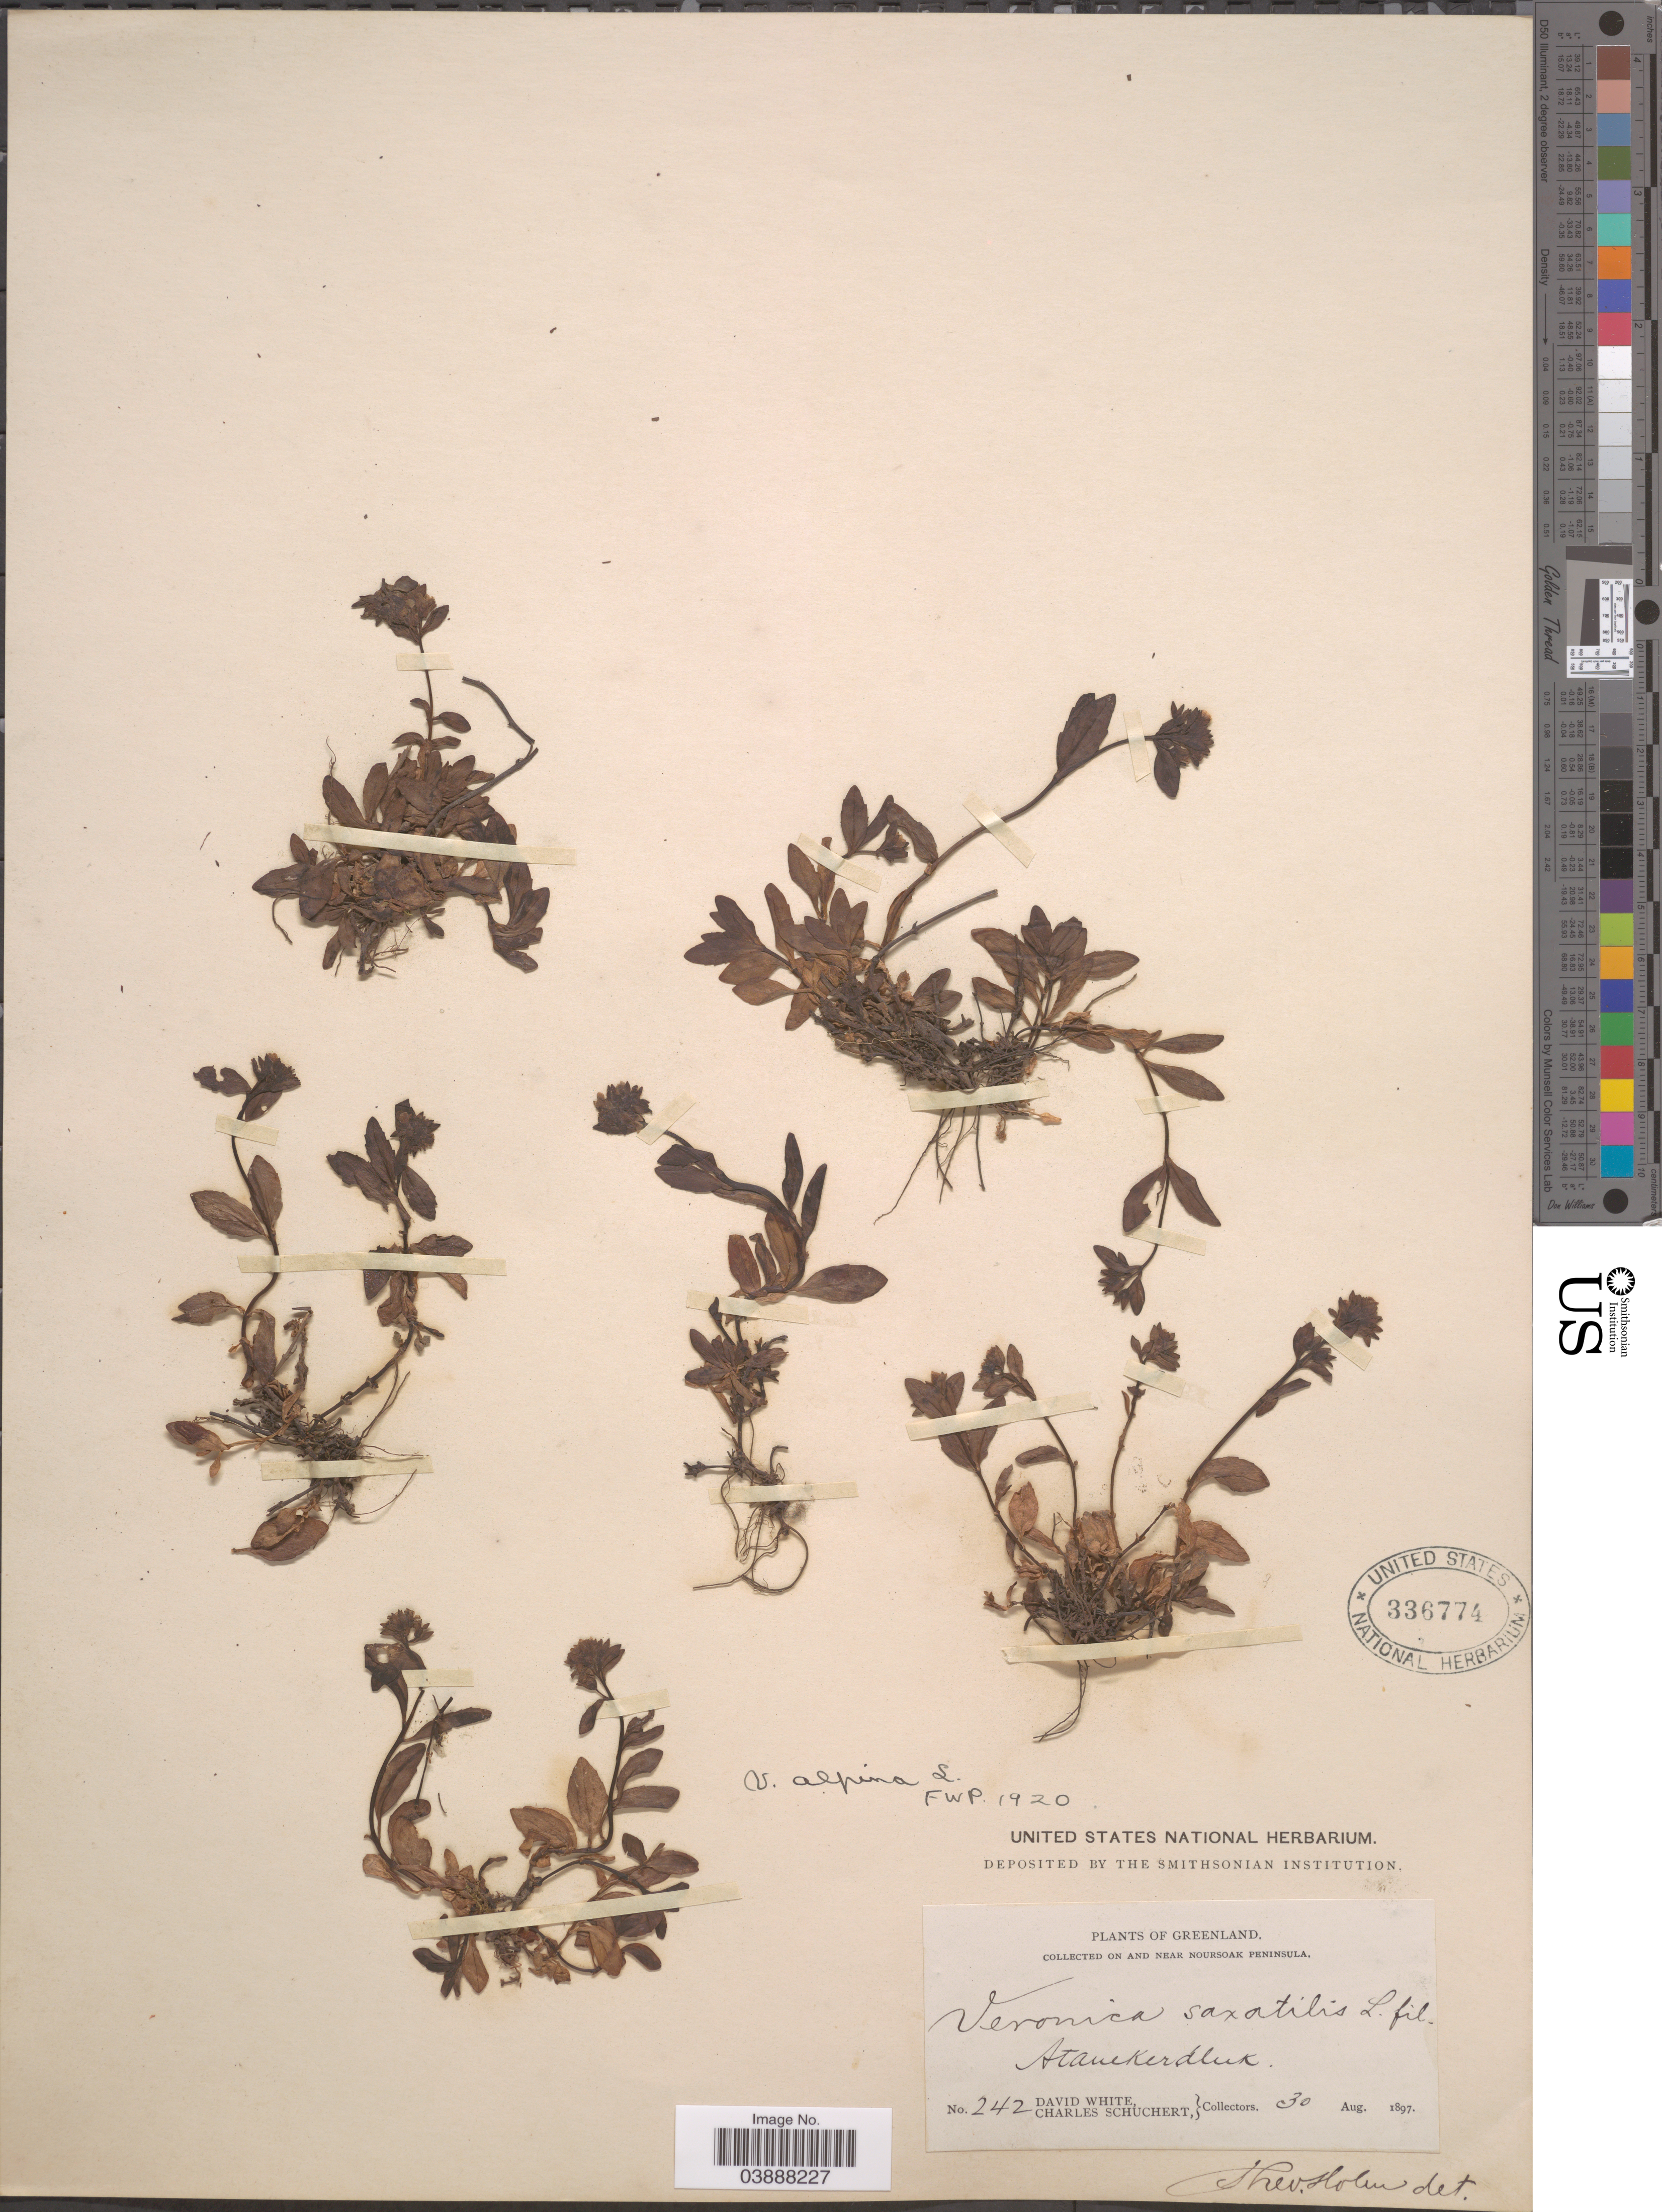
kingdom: Plantae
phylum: Tracheophyta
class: Magnoliopsida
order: Lamiales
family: Plantaginaceae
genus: Veronica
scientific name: Veronica wormskjoldii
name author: Roem. & Schult.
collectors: D. White & C. Schuchert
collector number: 242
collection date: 1897-08-30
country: Greenland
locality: On and near Noursoak Peninsula. Atanekerdluk.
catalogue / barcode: US 336774